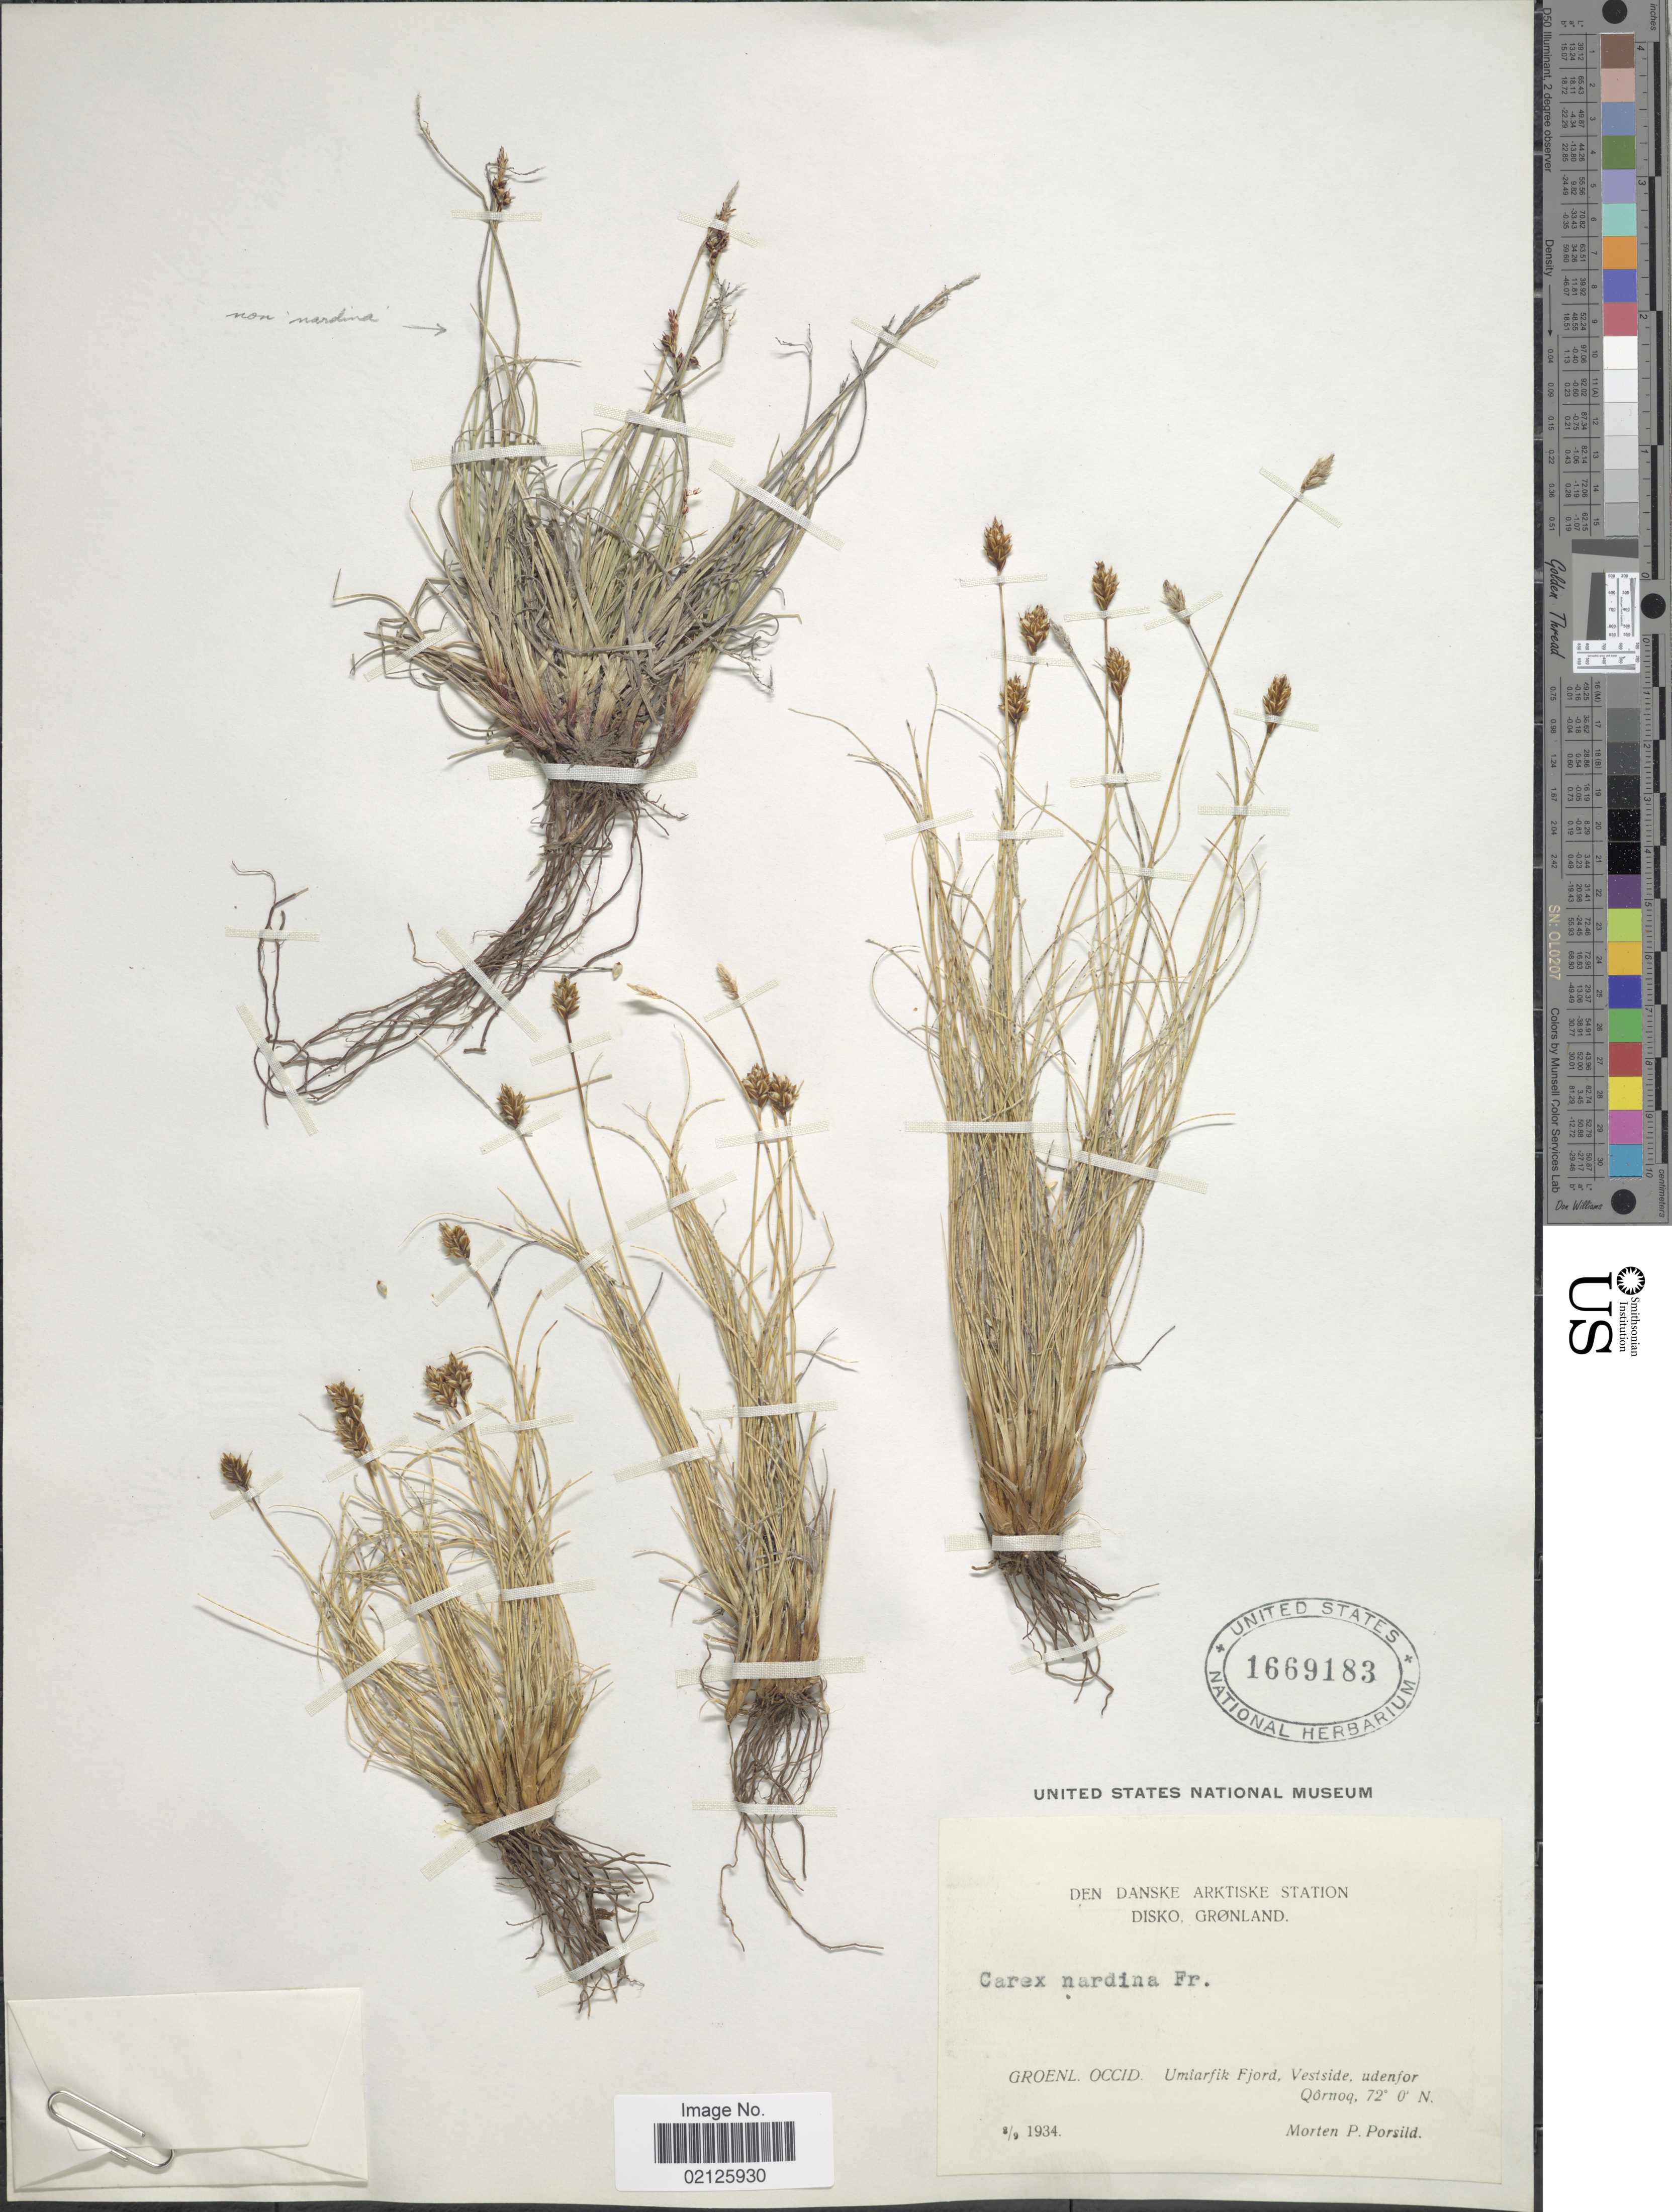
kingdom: Plantae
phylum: Tracheophyta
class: Liliopsida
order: Poales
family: Cyperaceae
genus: Carex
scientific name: Carex nardina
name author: (Hornem.) Fr.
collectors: M. P. Porsild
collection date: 1934-09-03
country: Greenland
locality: Den Danske Arktiske Station, Disko, Groenl. Occid. Umiarfik Fjord, Vestside, udenfor Qôrnoq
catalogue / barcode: US 1669183